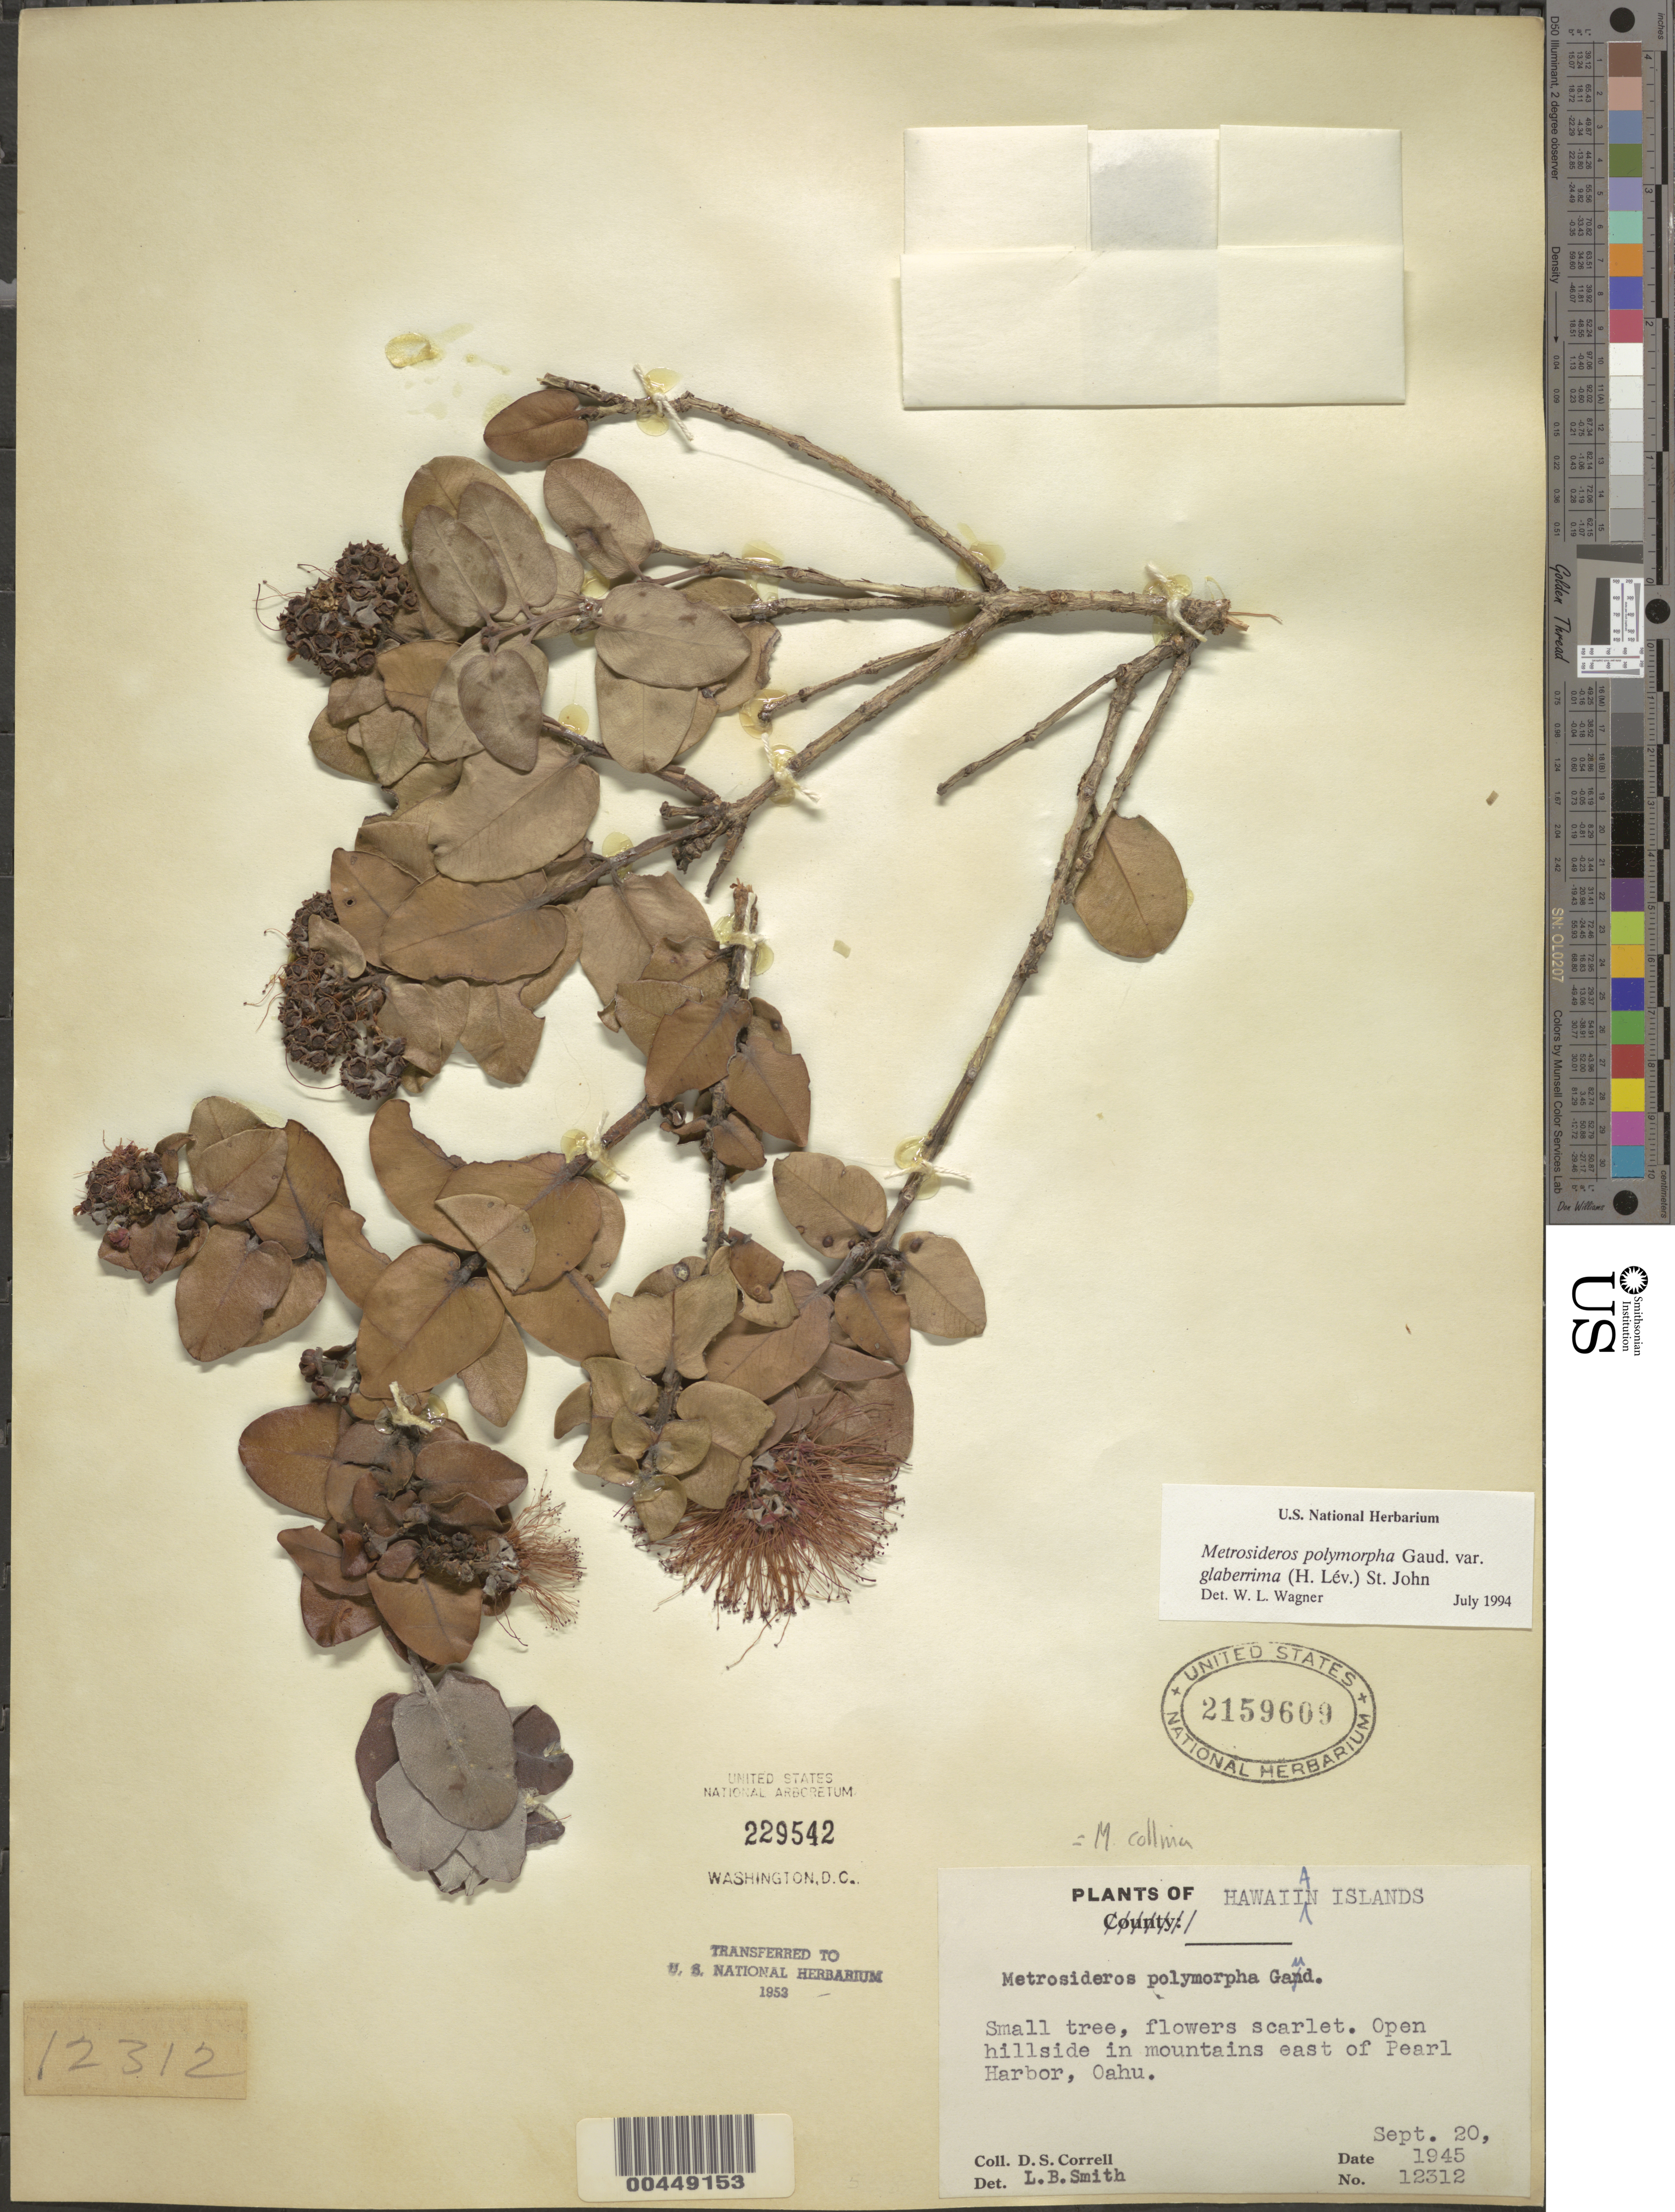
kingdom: Plantae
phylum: Tracheophyta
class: Magnoliopsida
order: Myrtales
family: Myrtaceae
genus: Metrosideros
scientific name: Metrosideros polymorpha var. glaberrima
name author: (H. Lév.) H. St. John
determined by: Wagner, W. L., (BOT), Smithsonian Institution - National Museum of Natural History (UNITED STATES)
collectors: D. S. Correll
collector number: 12312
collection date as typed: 20 Sep 1945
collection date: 1945-09-20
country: United States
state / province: Hawaii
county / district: Honolulu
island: Oahu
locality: In mountains E of Pearl Harbor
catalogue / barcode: US 2159609